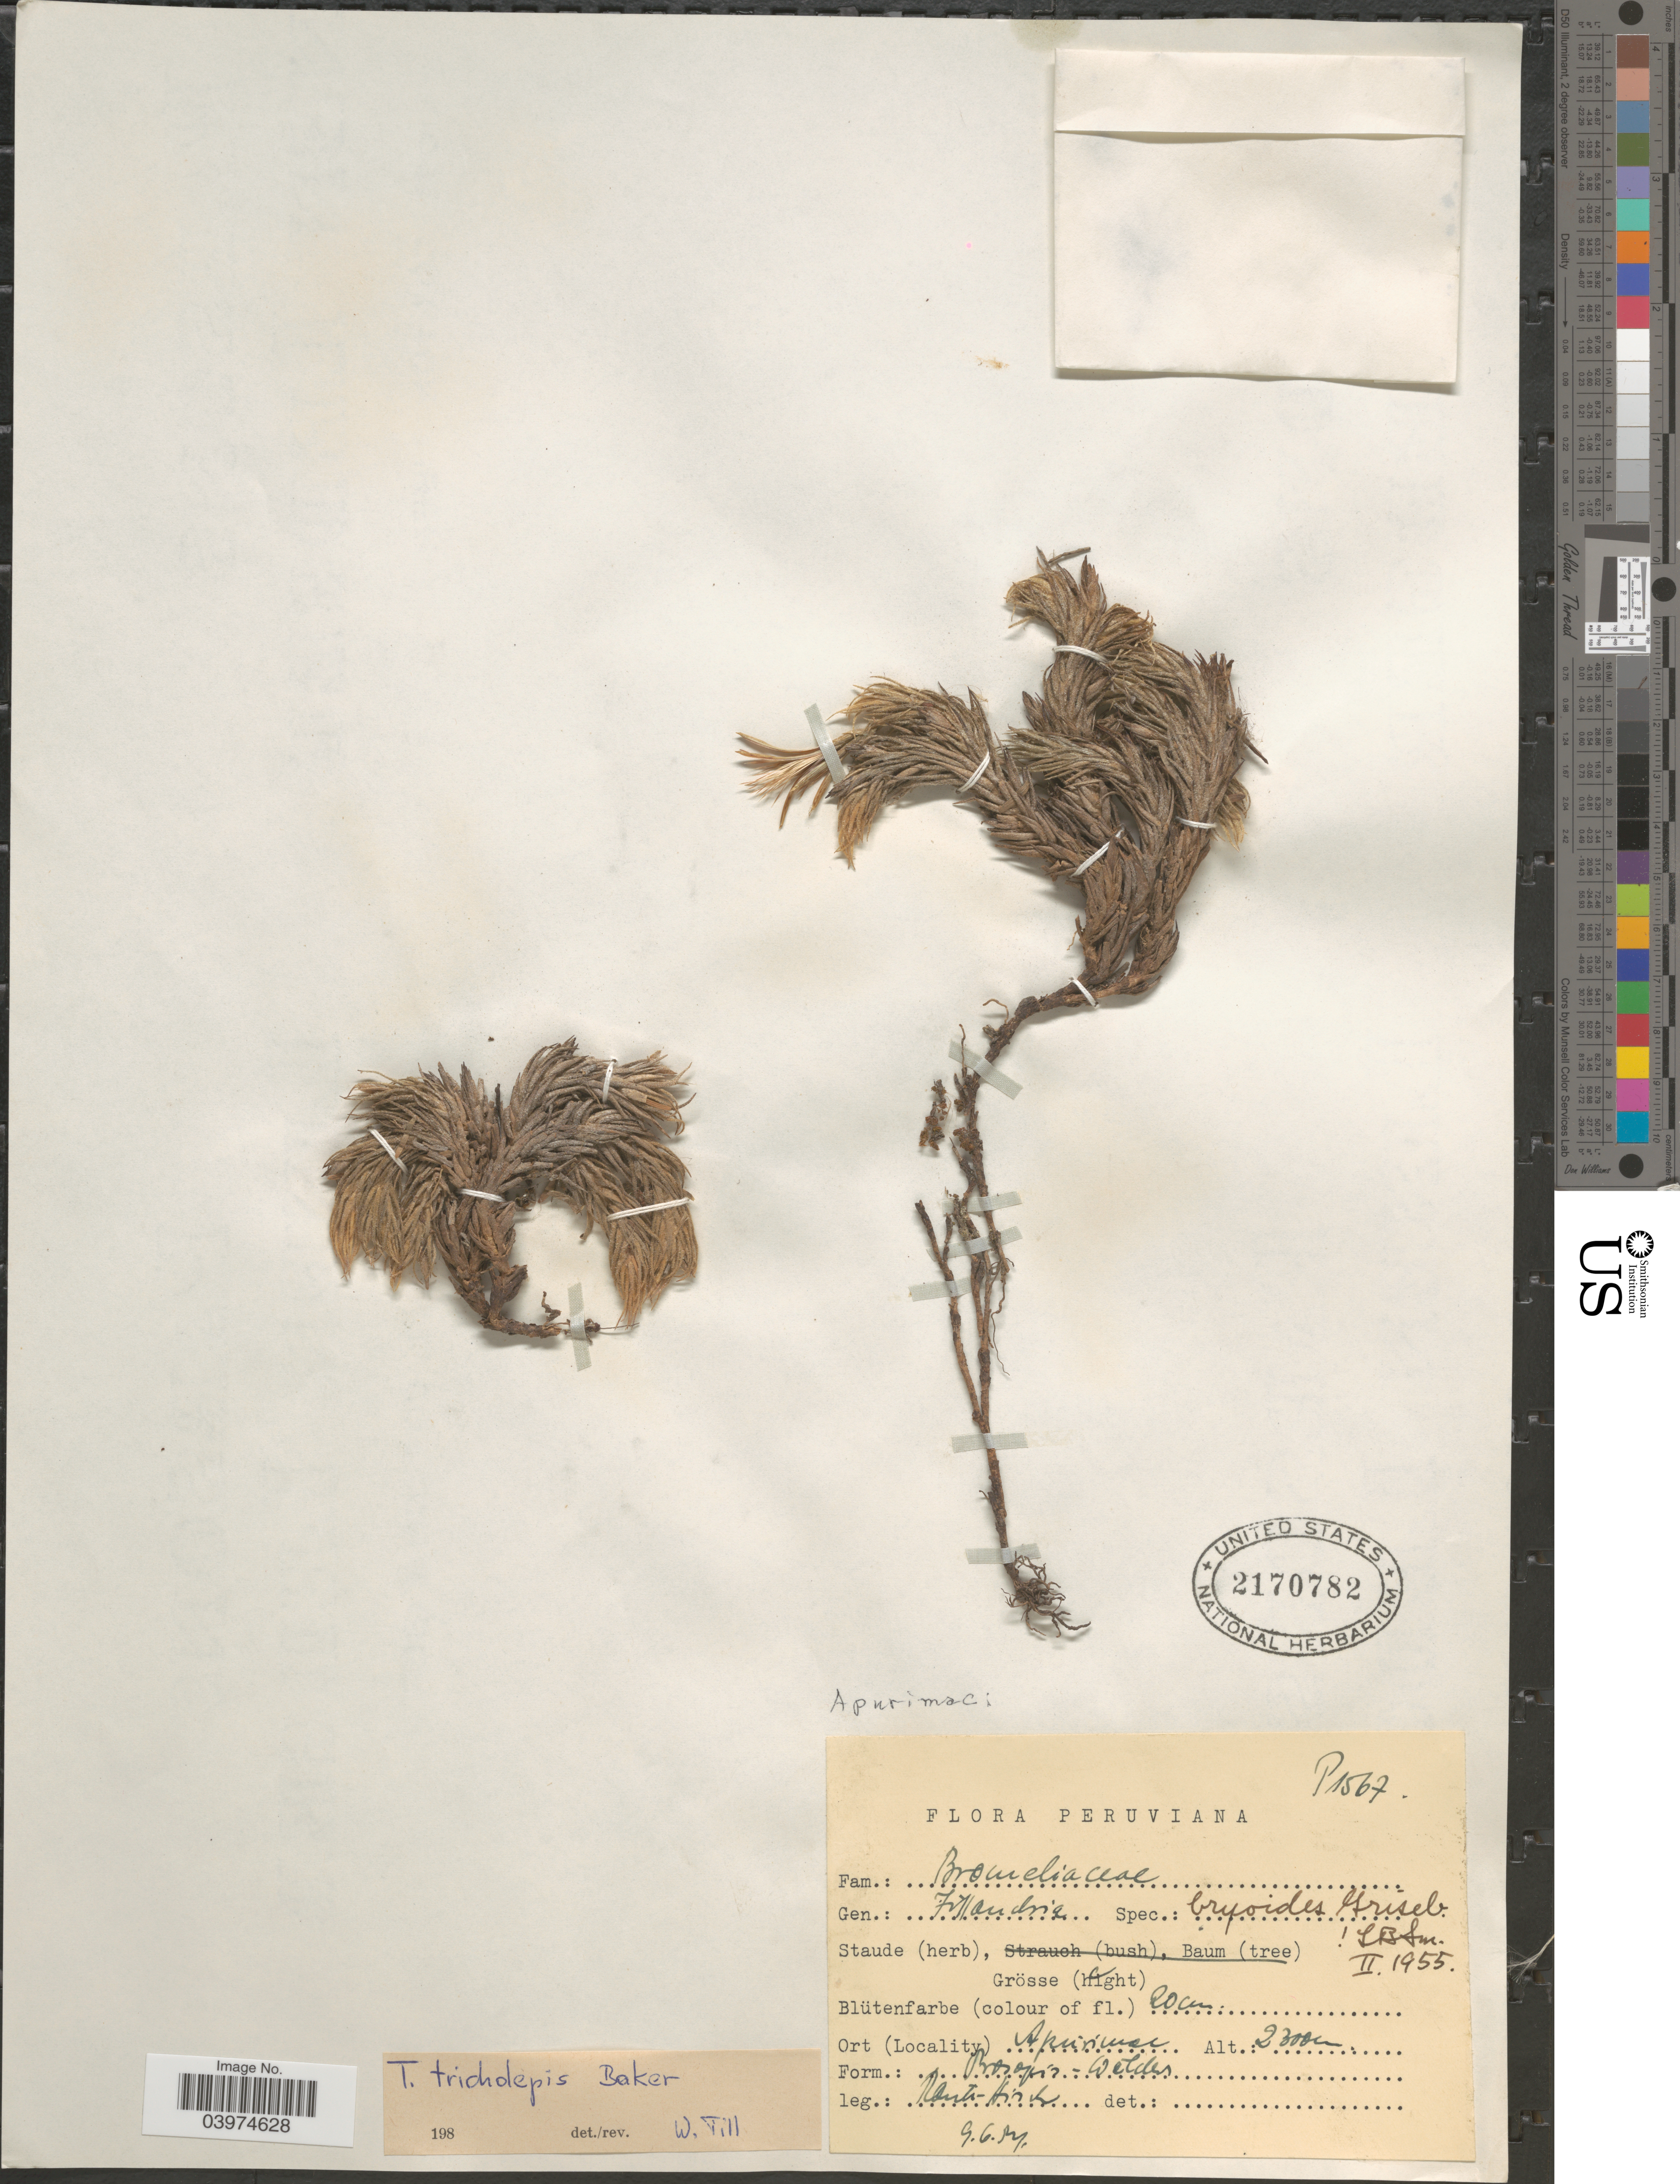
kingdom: Plantae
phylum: Tracheophyta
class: Liliopsida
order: Poales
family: Bromeliaceae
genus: Tillandsia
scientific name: Tillandsia tricholepis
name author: Baker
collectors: -. Rauh & Hirsch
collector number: P1567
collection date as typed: Transcribed d/m/y: 9/6/54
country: Peru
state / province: Apurímac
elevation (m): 2300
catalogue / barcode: US 2170782